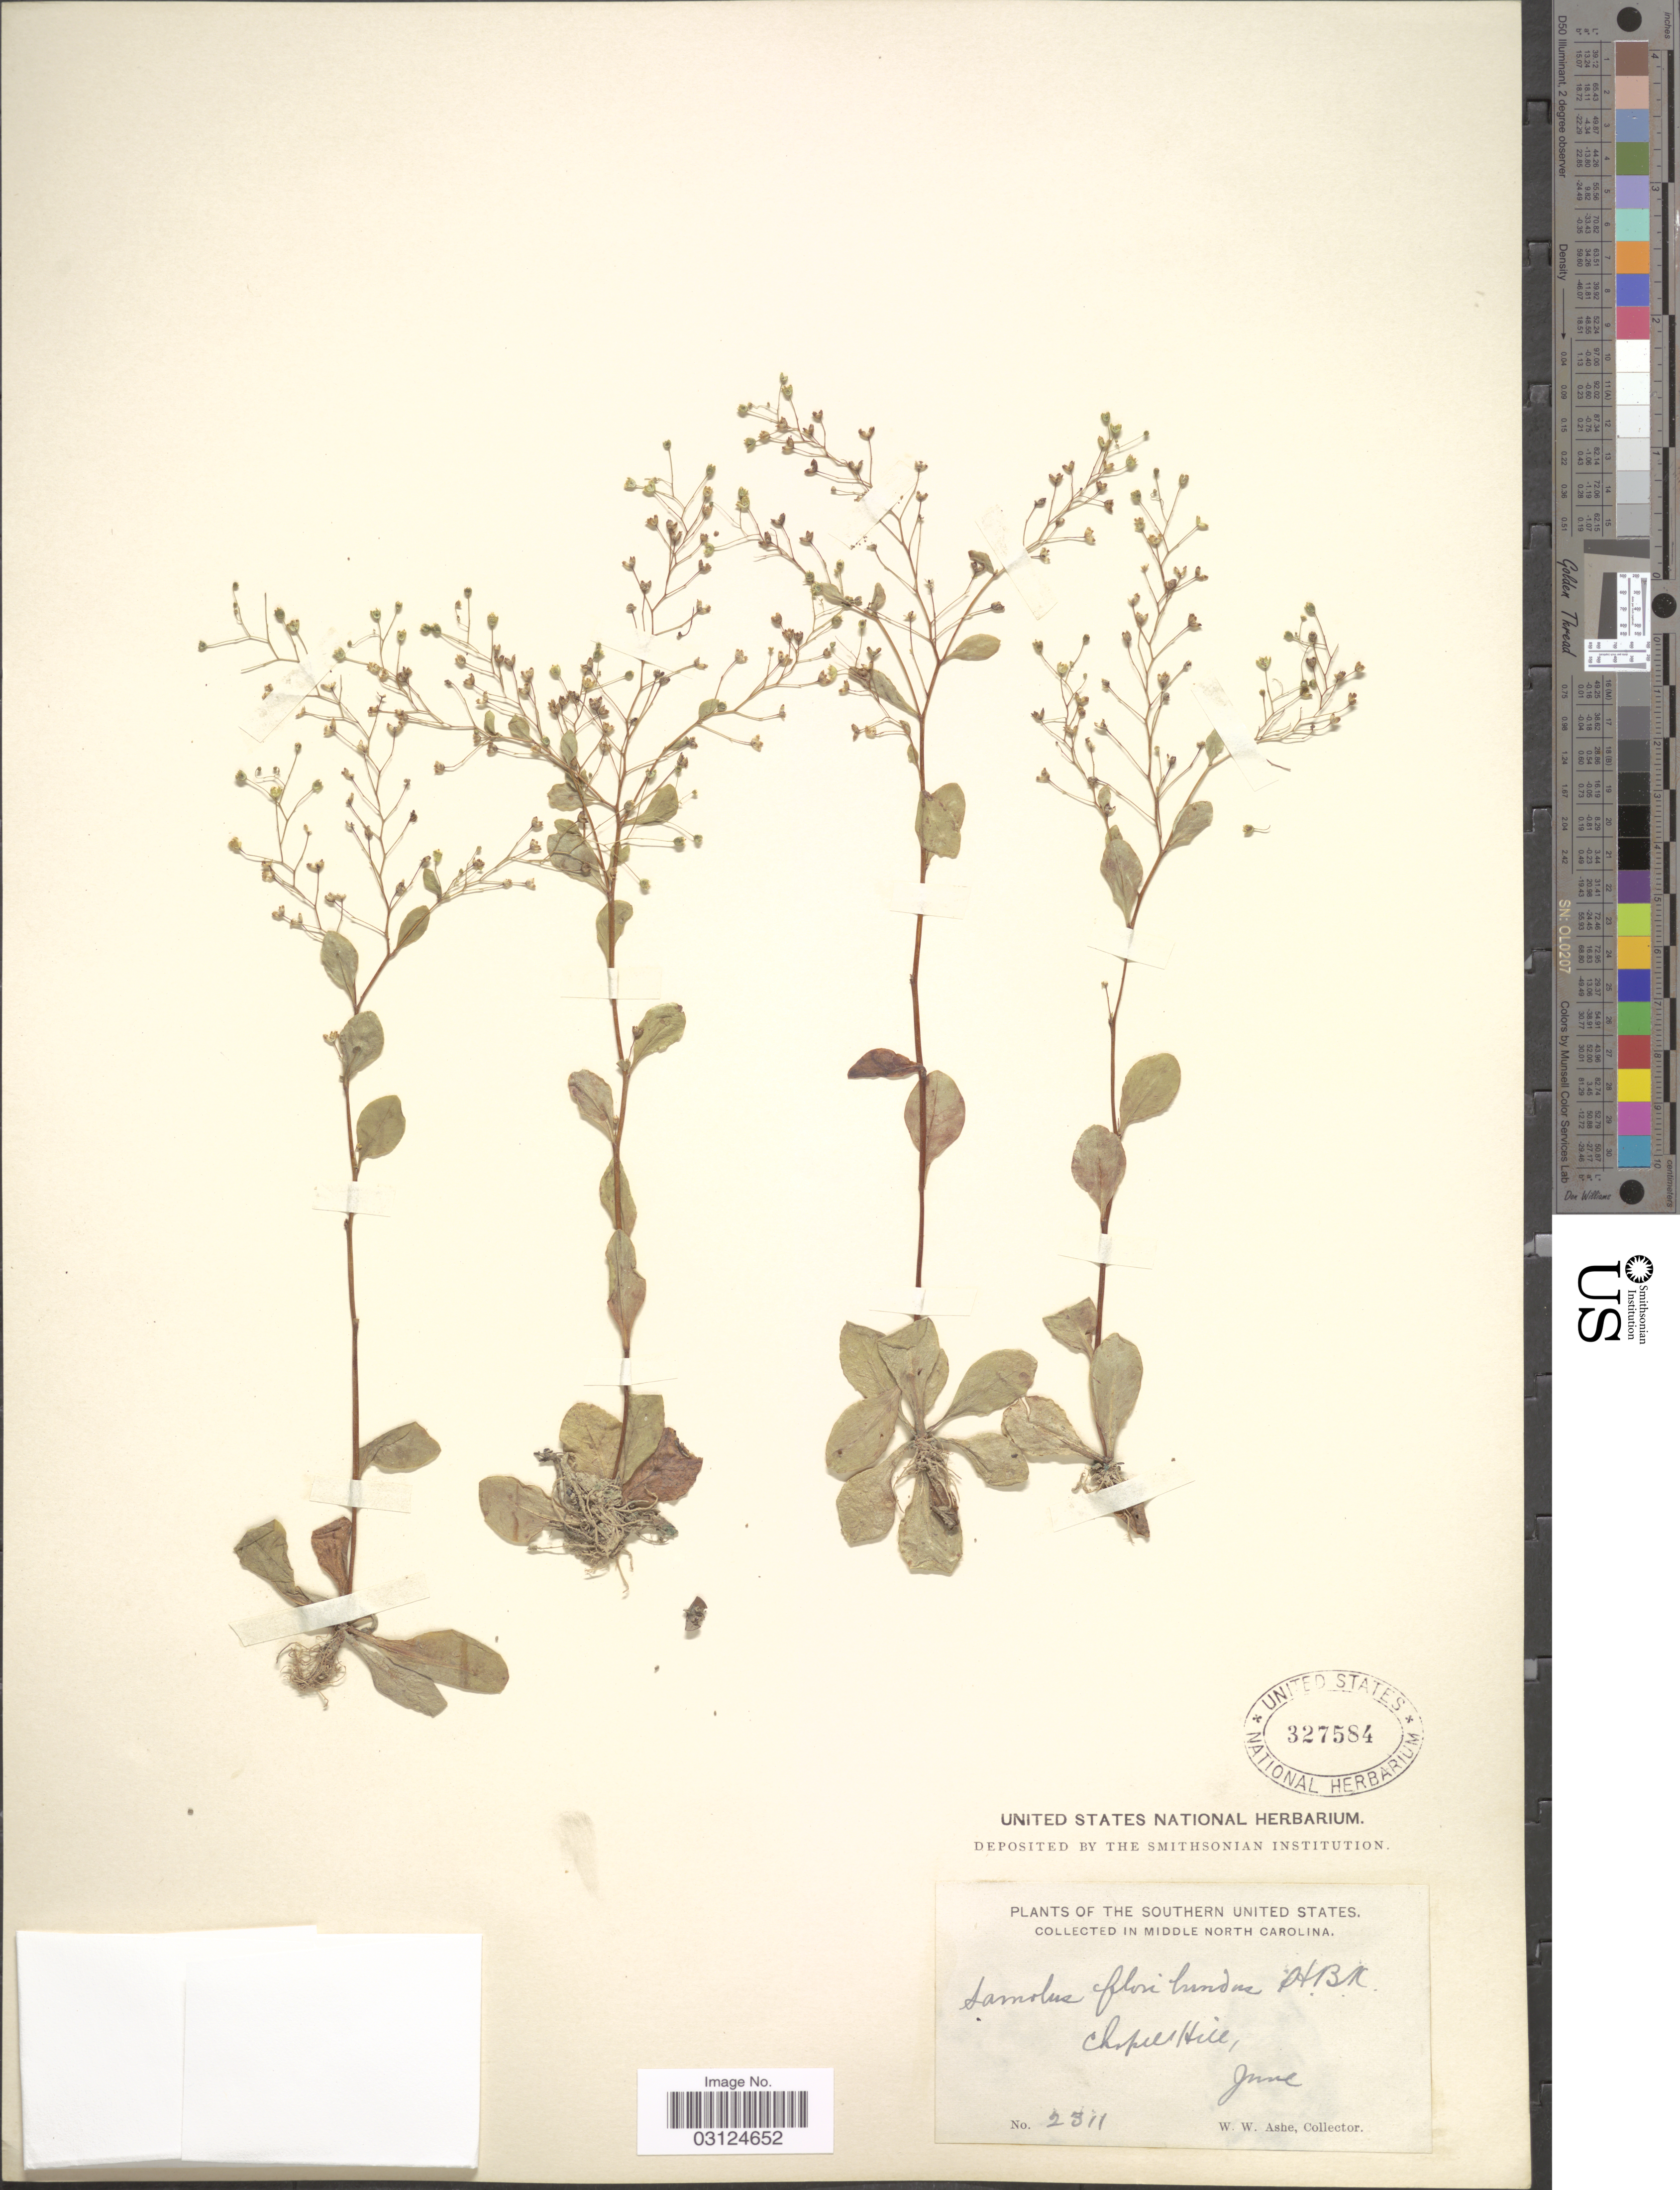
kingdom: Plantae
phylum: Tracheophyta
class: Magnoliopsida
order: Ericales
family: Primulaceae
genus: Samolus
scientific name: Samolus parviflorus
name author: Raf.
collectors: W. W. Ashe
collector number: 2311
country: United States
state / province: North Carolina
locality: Southern United States. In middle North Carolina. Chapell Hill.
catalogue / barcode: US 327584